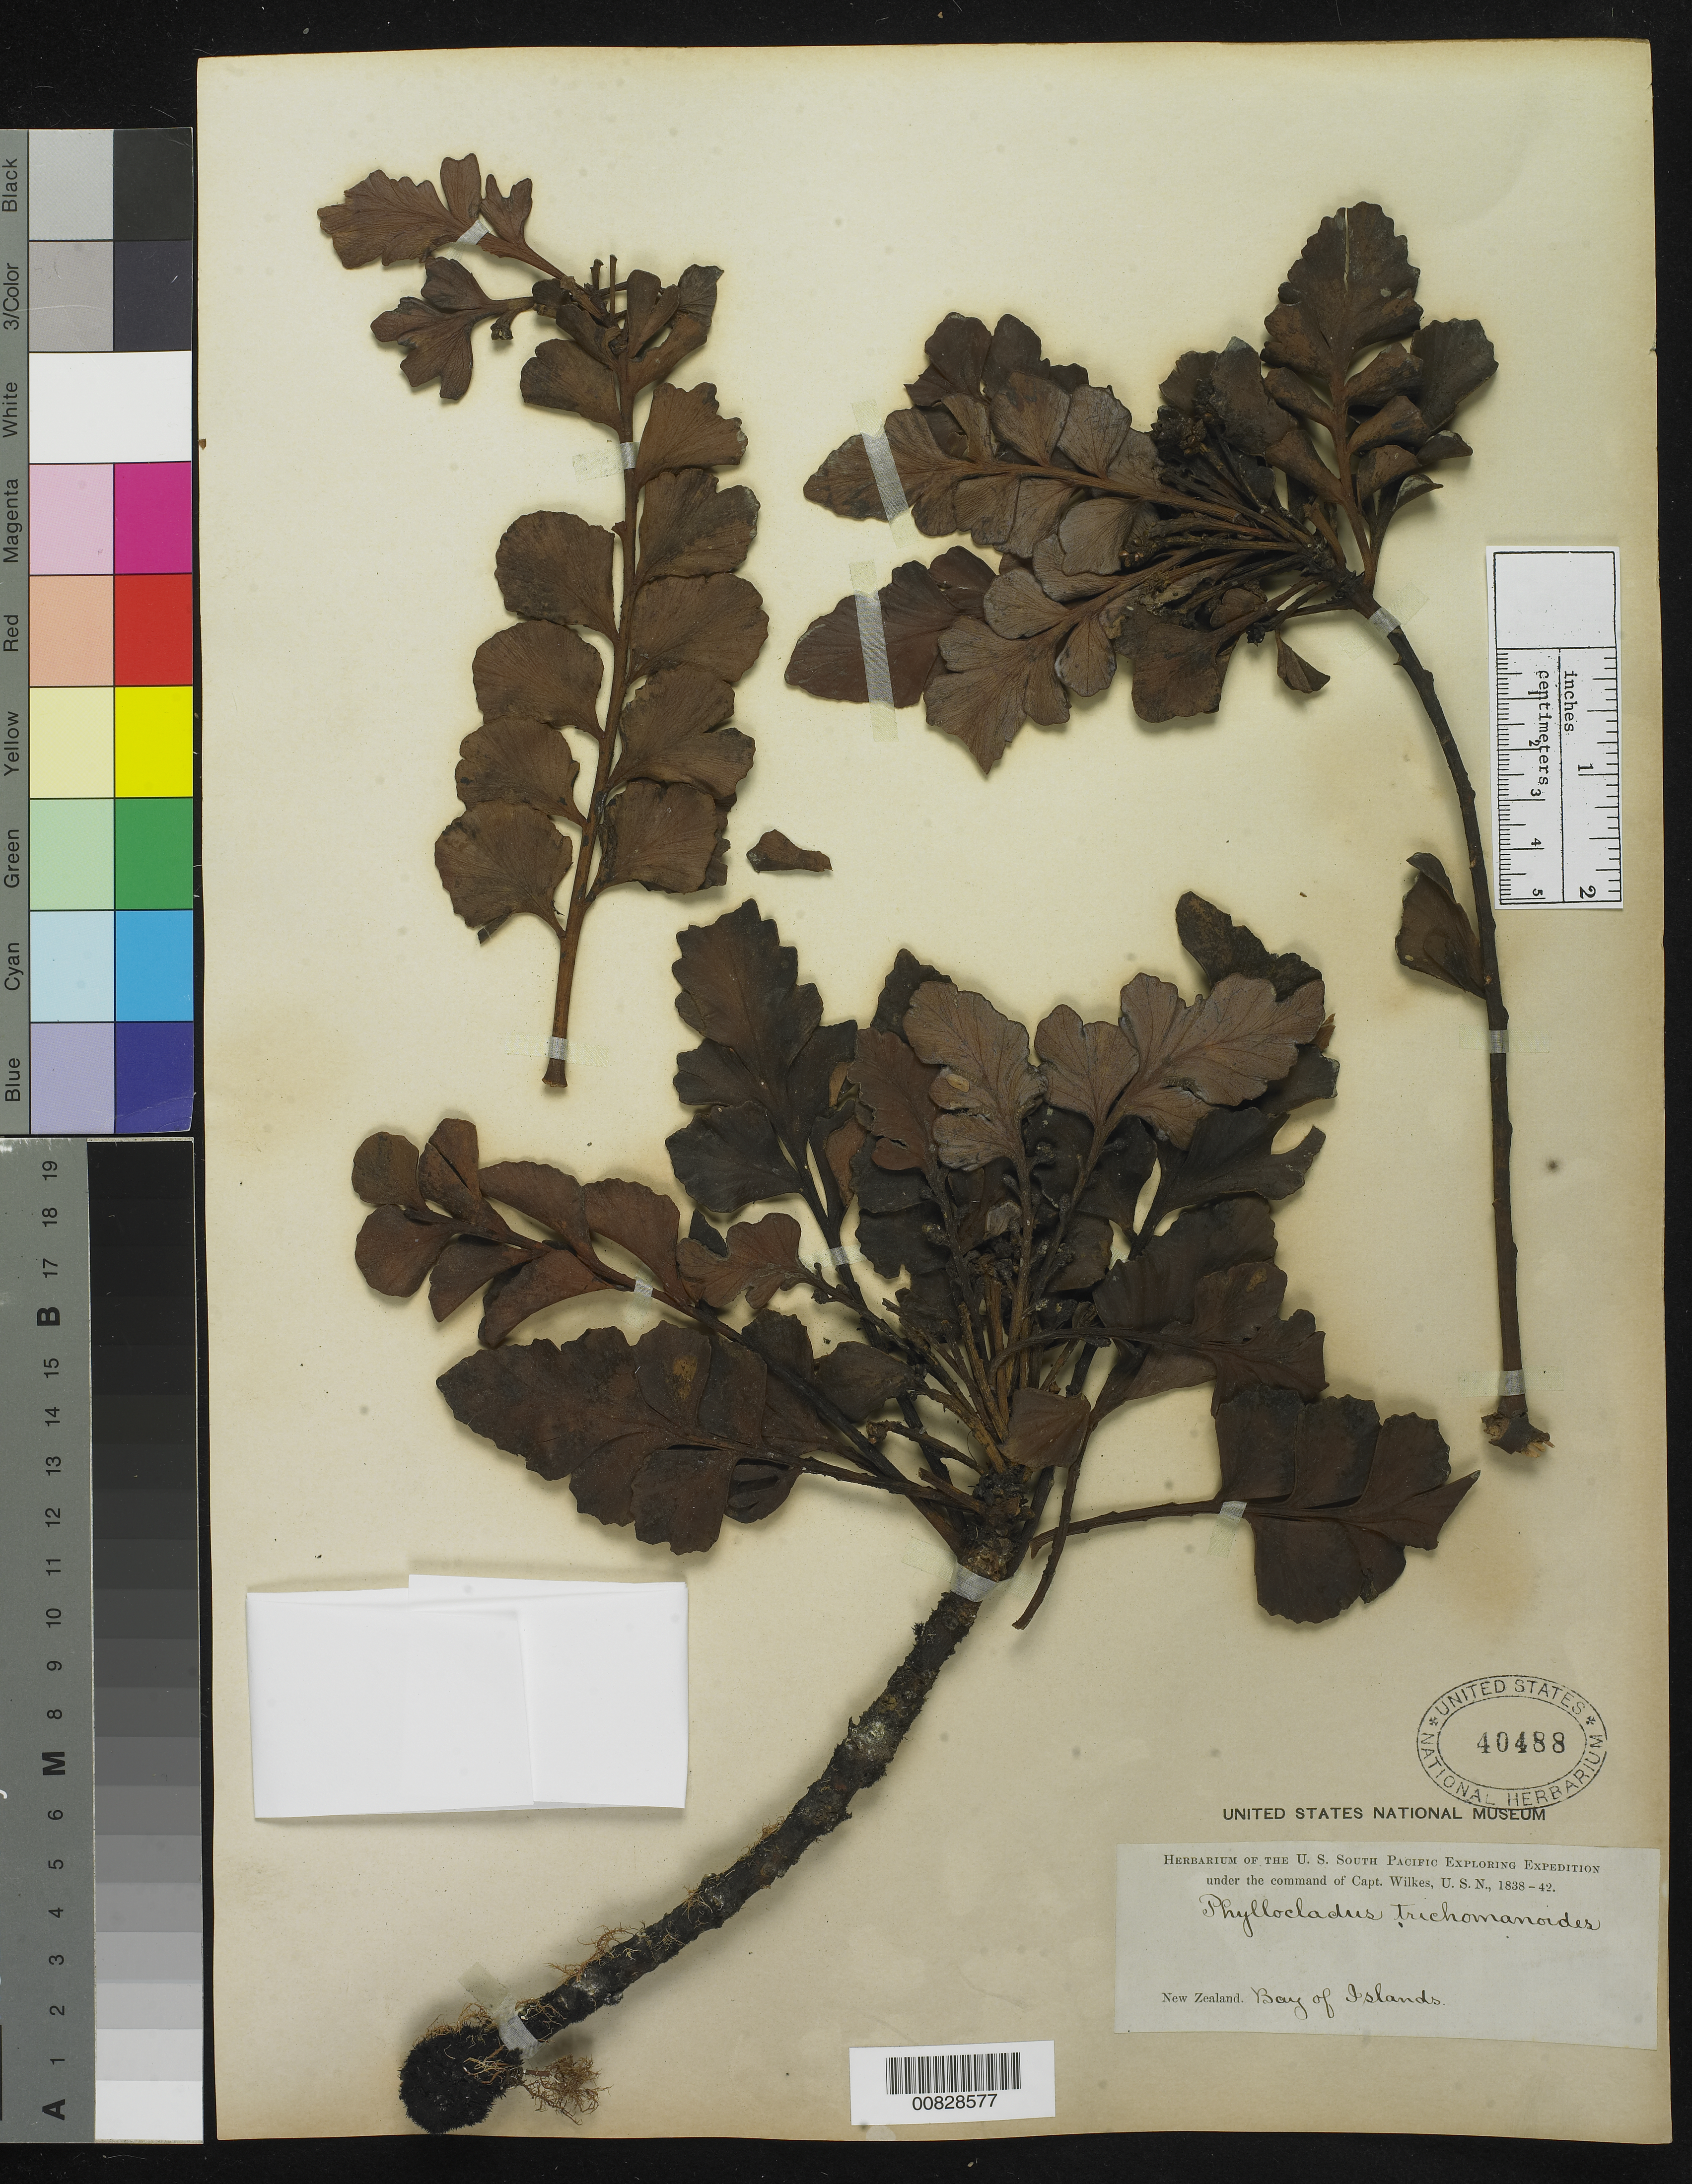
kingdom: Plantae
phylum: Tracheophyta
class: Pinopsida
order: Pinales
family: Phyllocladaceae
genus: Phyllocladus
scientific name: Phyllocladus trichomanoides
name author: D. Don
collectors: Wilkes Explor. Exped.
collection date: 1838/1842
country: New Zealand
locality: Bay of Islands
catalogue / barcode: US 40488